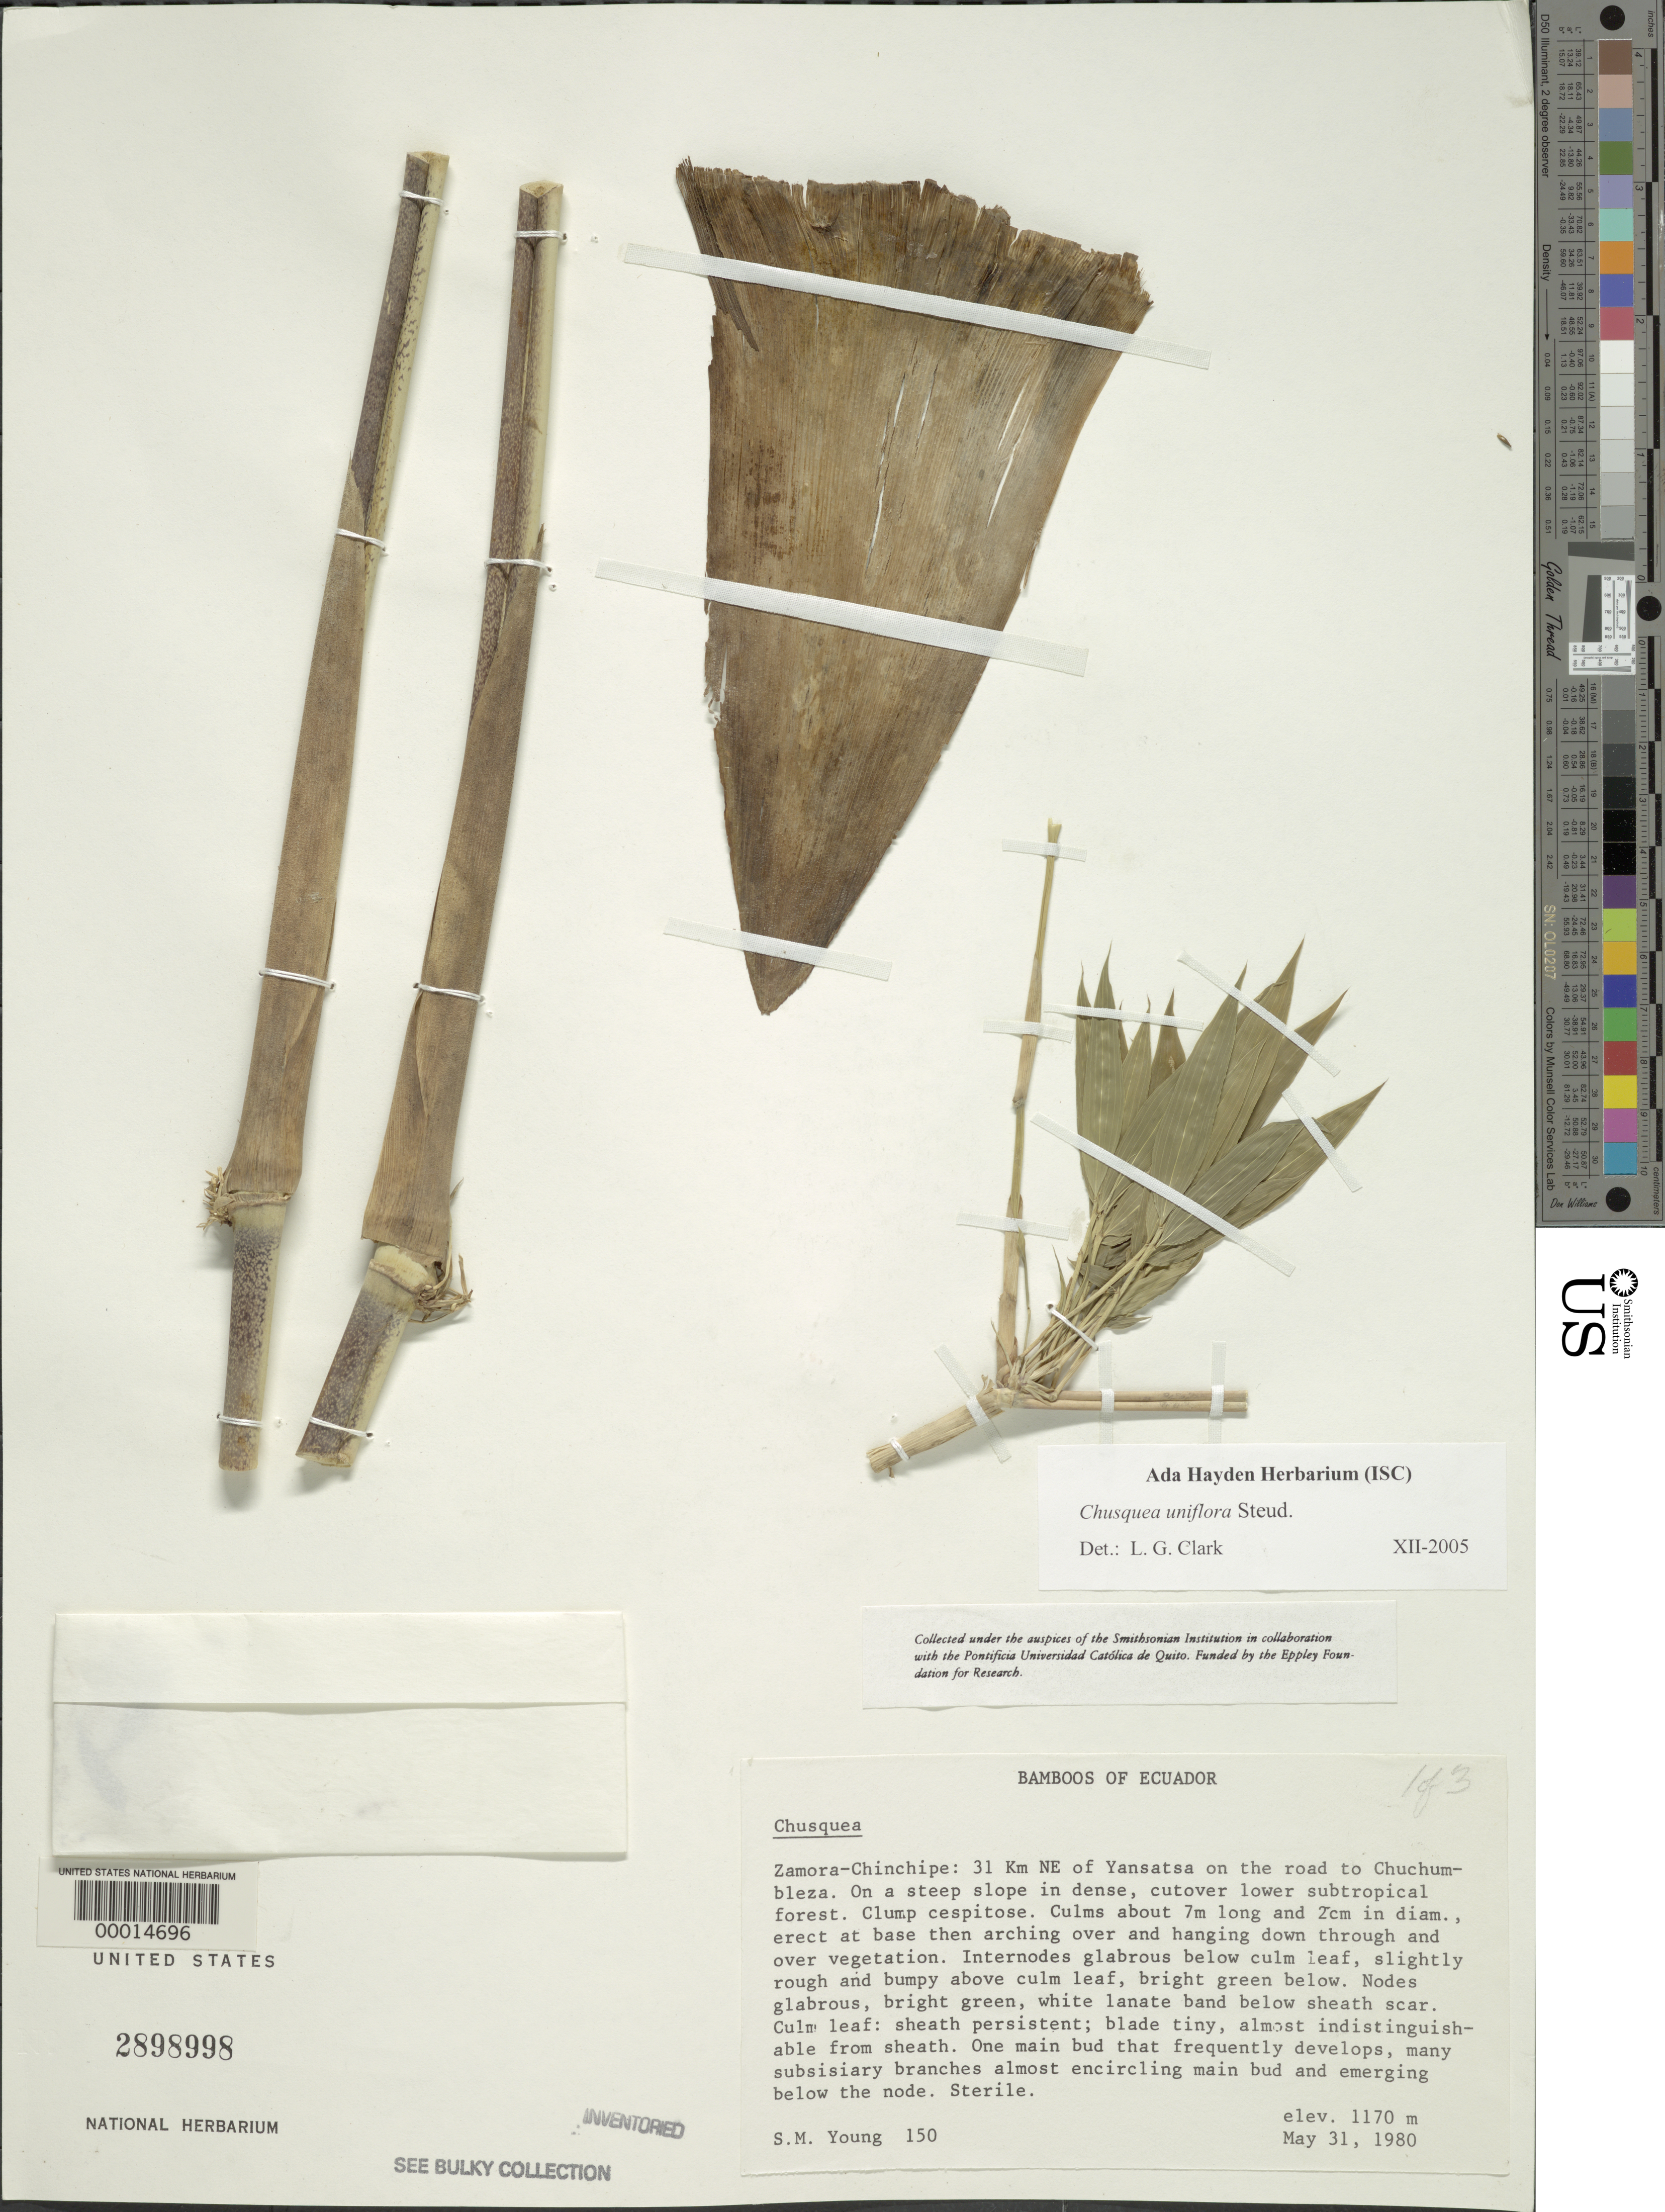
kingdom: Plantae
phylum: Tracheophyta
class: Liliopsida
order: Poales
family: Poaceae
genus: Chusquea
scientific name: Chusquea uniflora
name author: Steud.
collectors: S. Young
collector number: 150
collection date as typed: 31 May 1980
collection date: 1980-05-31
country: Ecuador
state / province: Zamora-Chinchipe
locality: Yansatsa to Chuchumbleza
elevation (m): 1170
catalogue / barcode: US 2898998